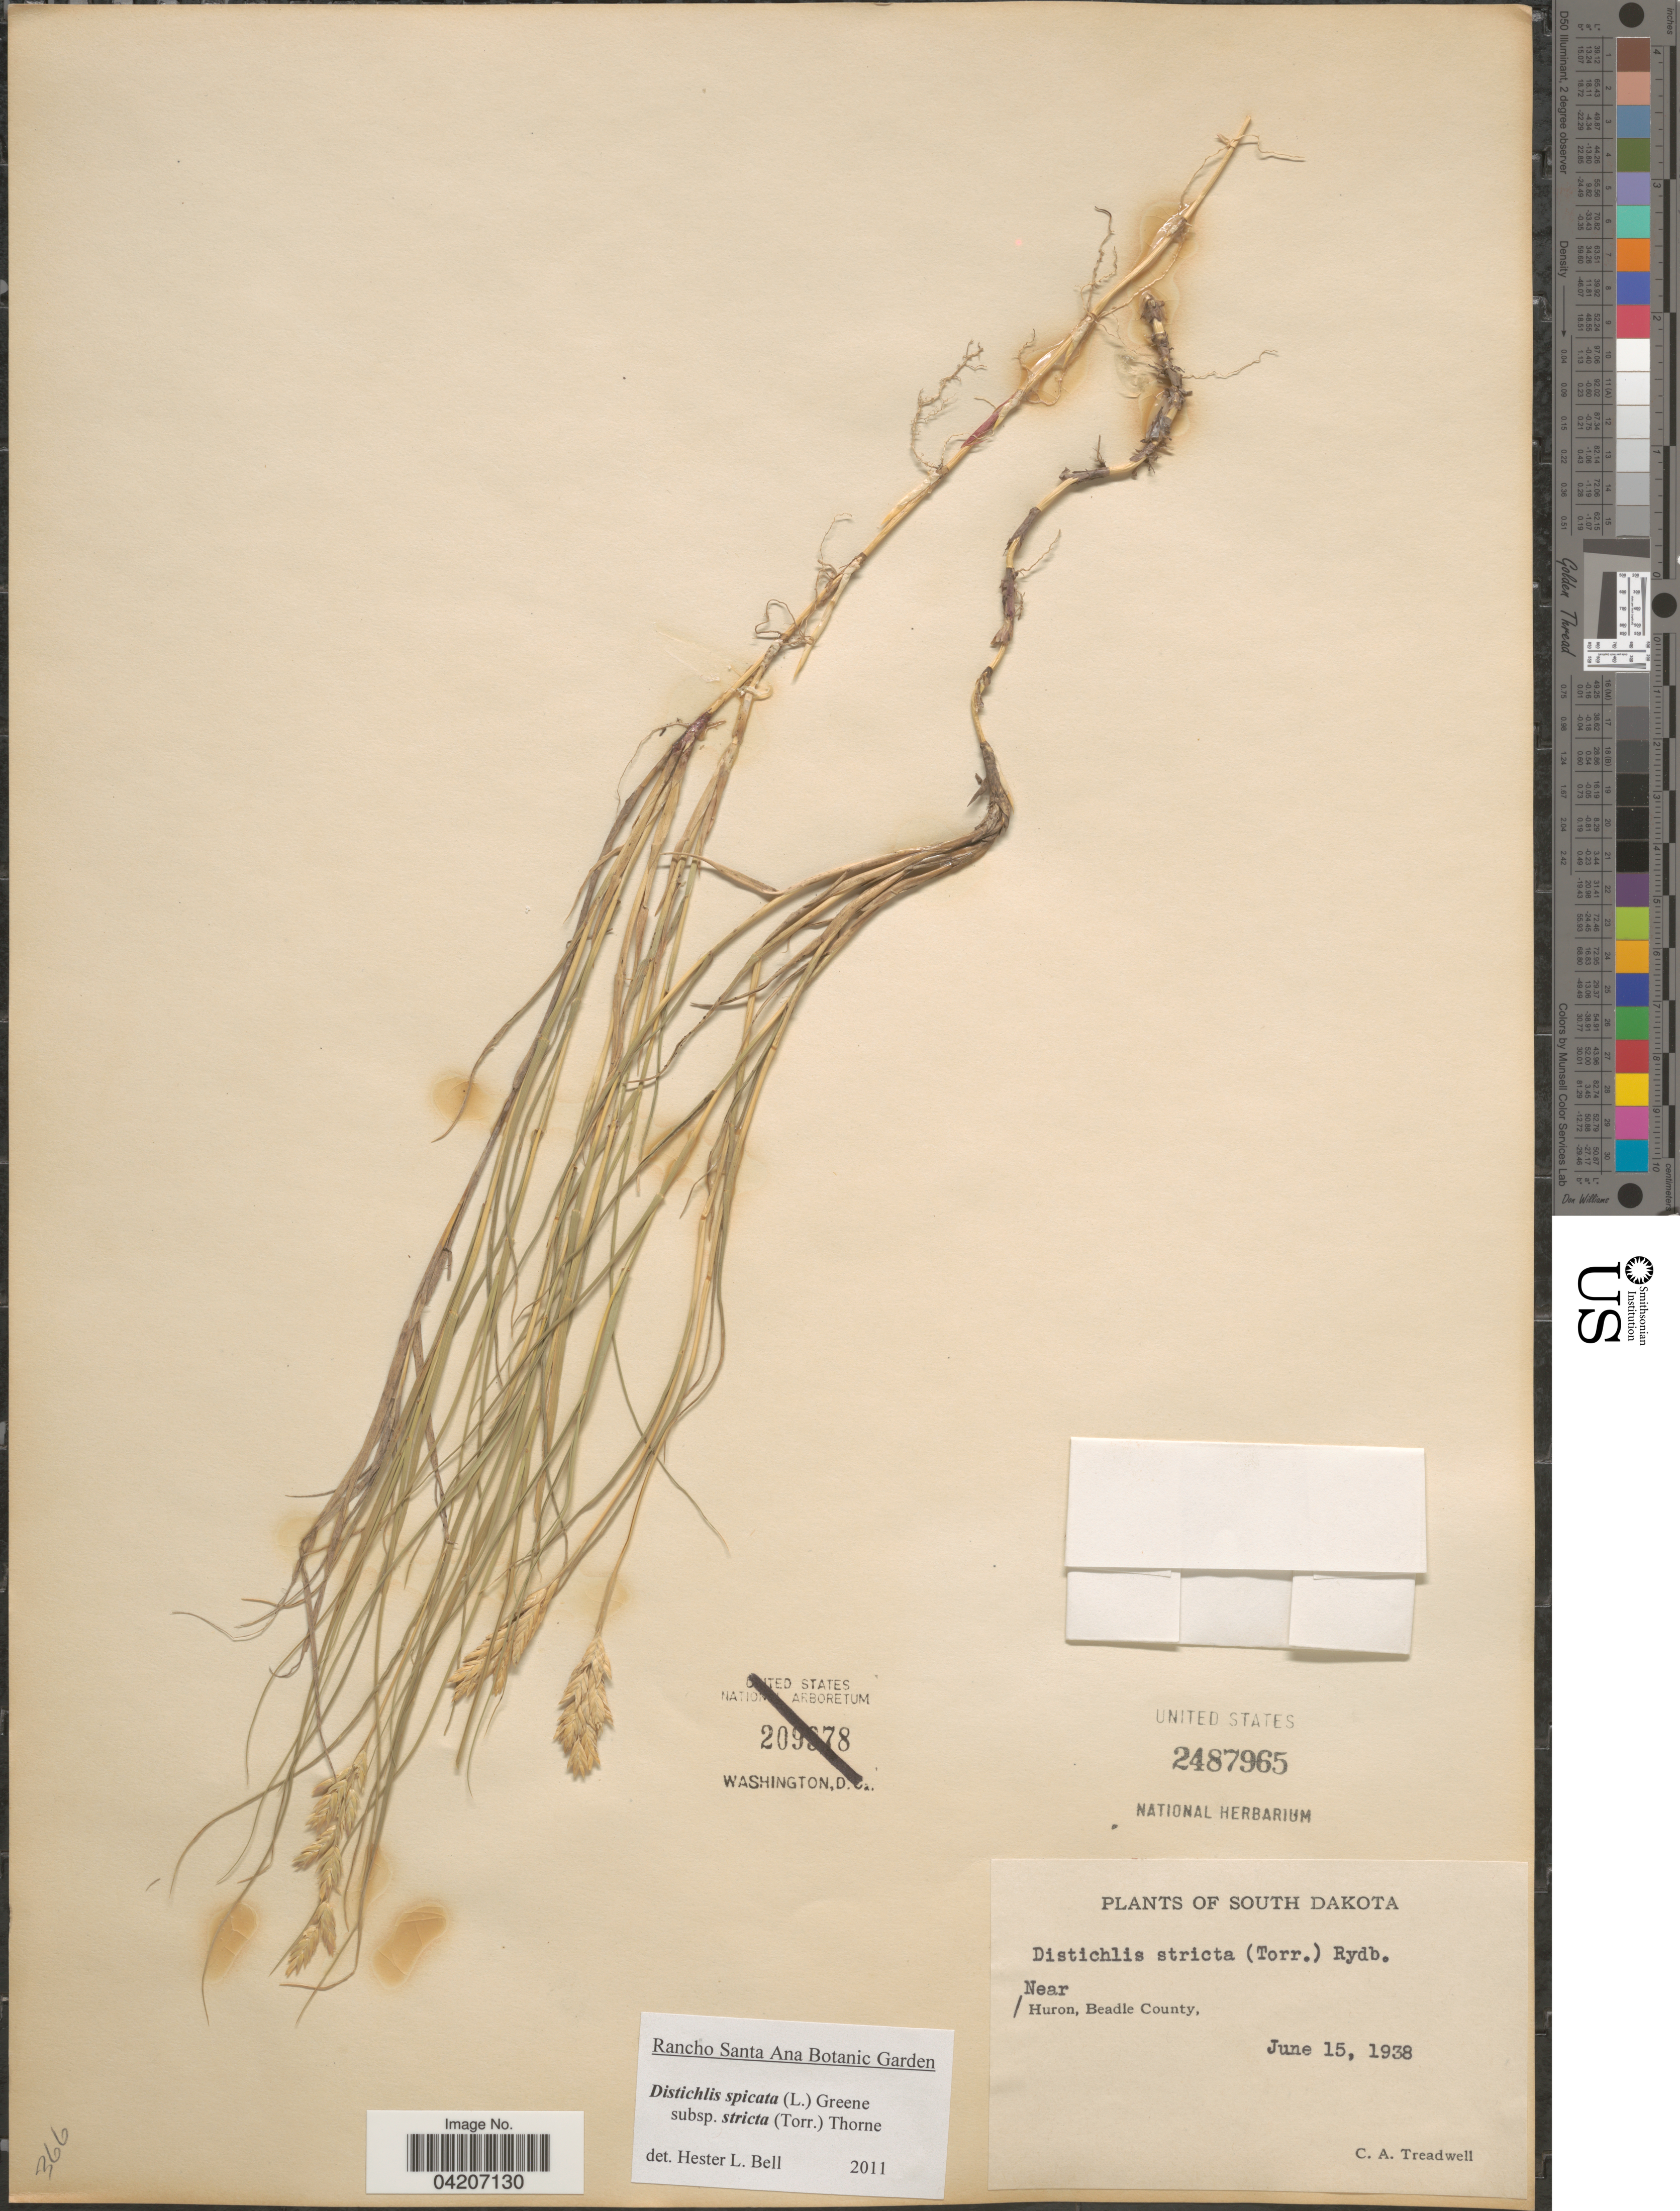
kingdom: Plantae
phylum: Tracheophyta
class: Liliopsida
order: Poales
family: Poaceae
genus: Distichlis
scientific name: Distichlis spicata subsp. stricta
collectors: C. Treadwell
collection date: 1938-06-15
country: United States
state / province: South Dakota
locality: Near Huron, Beadle County.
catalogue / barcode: US 2487965